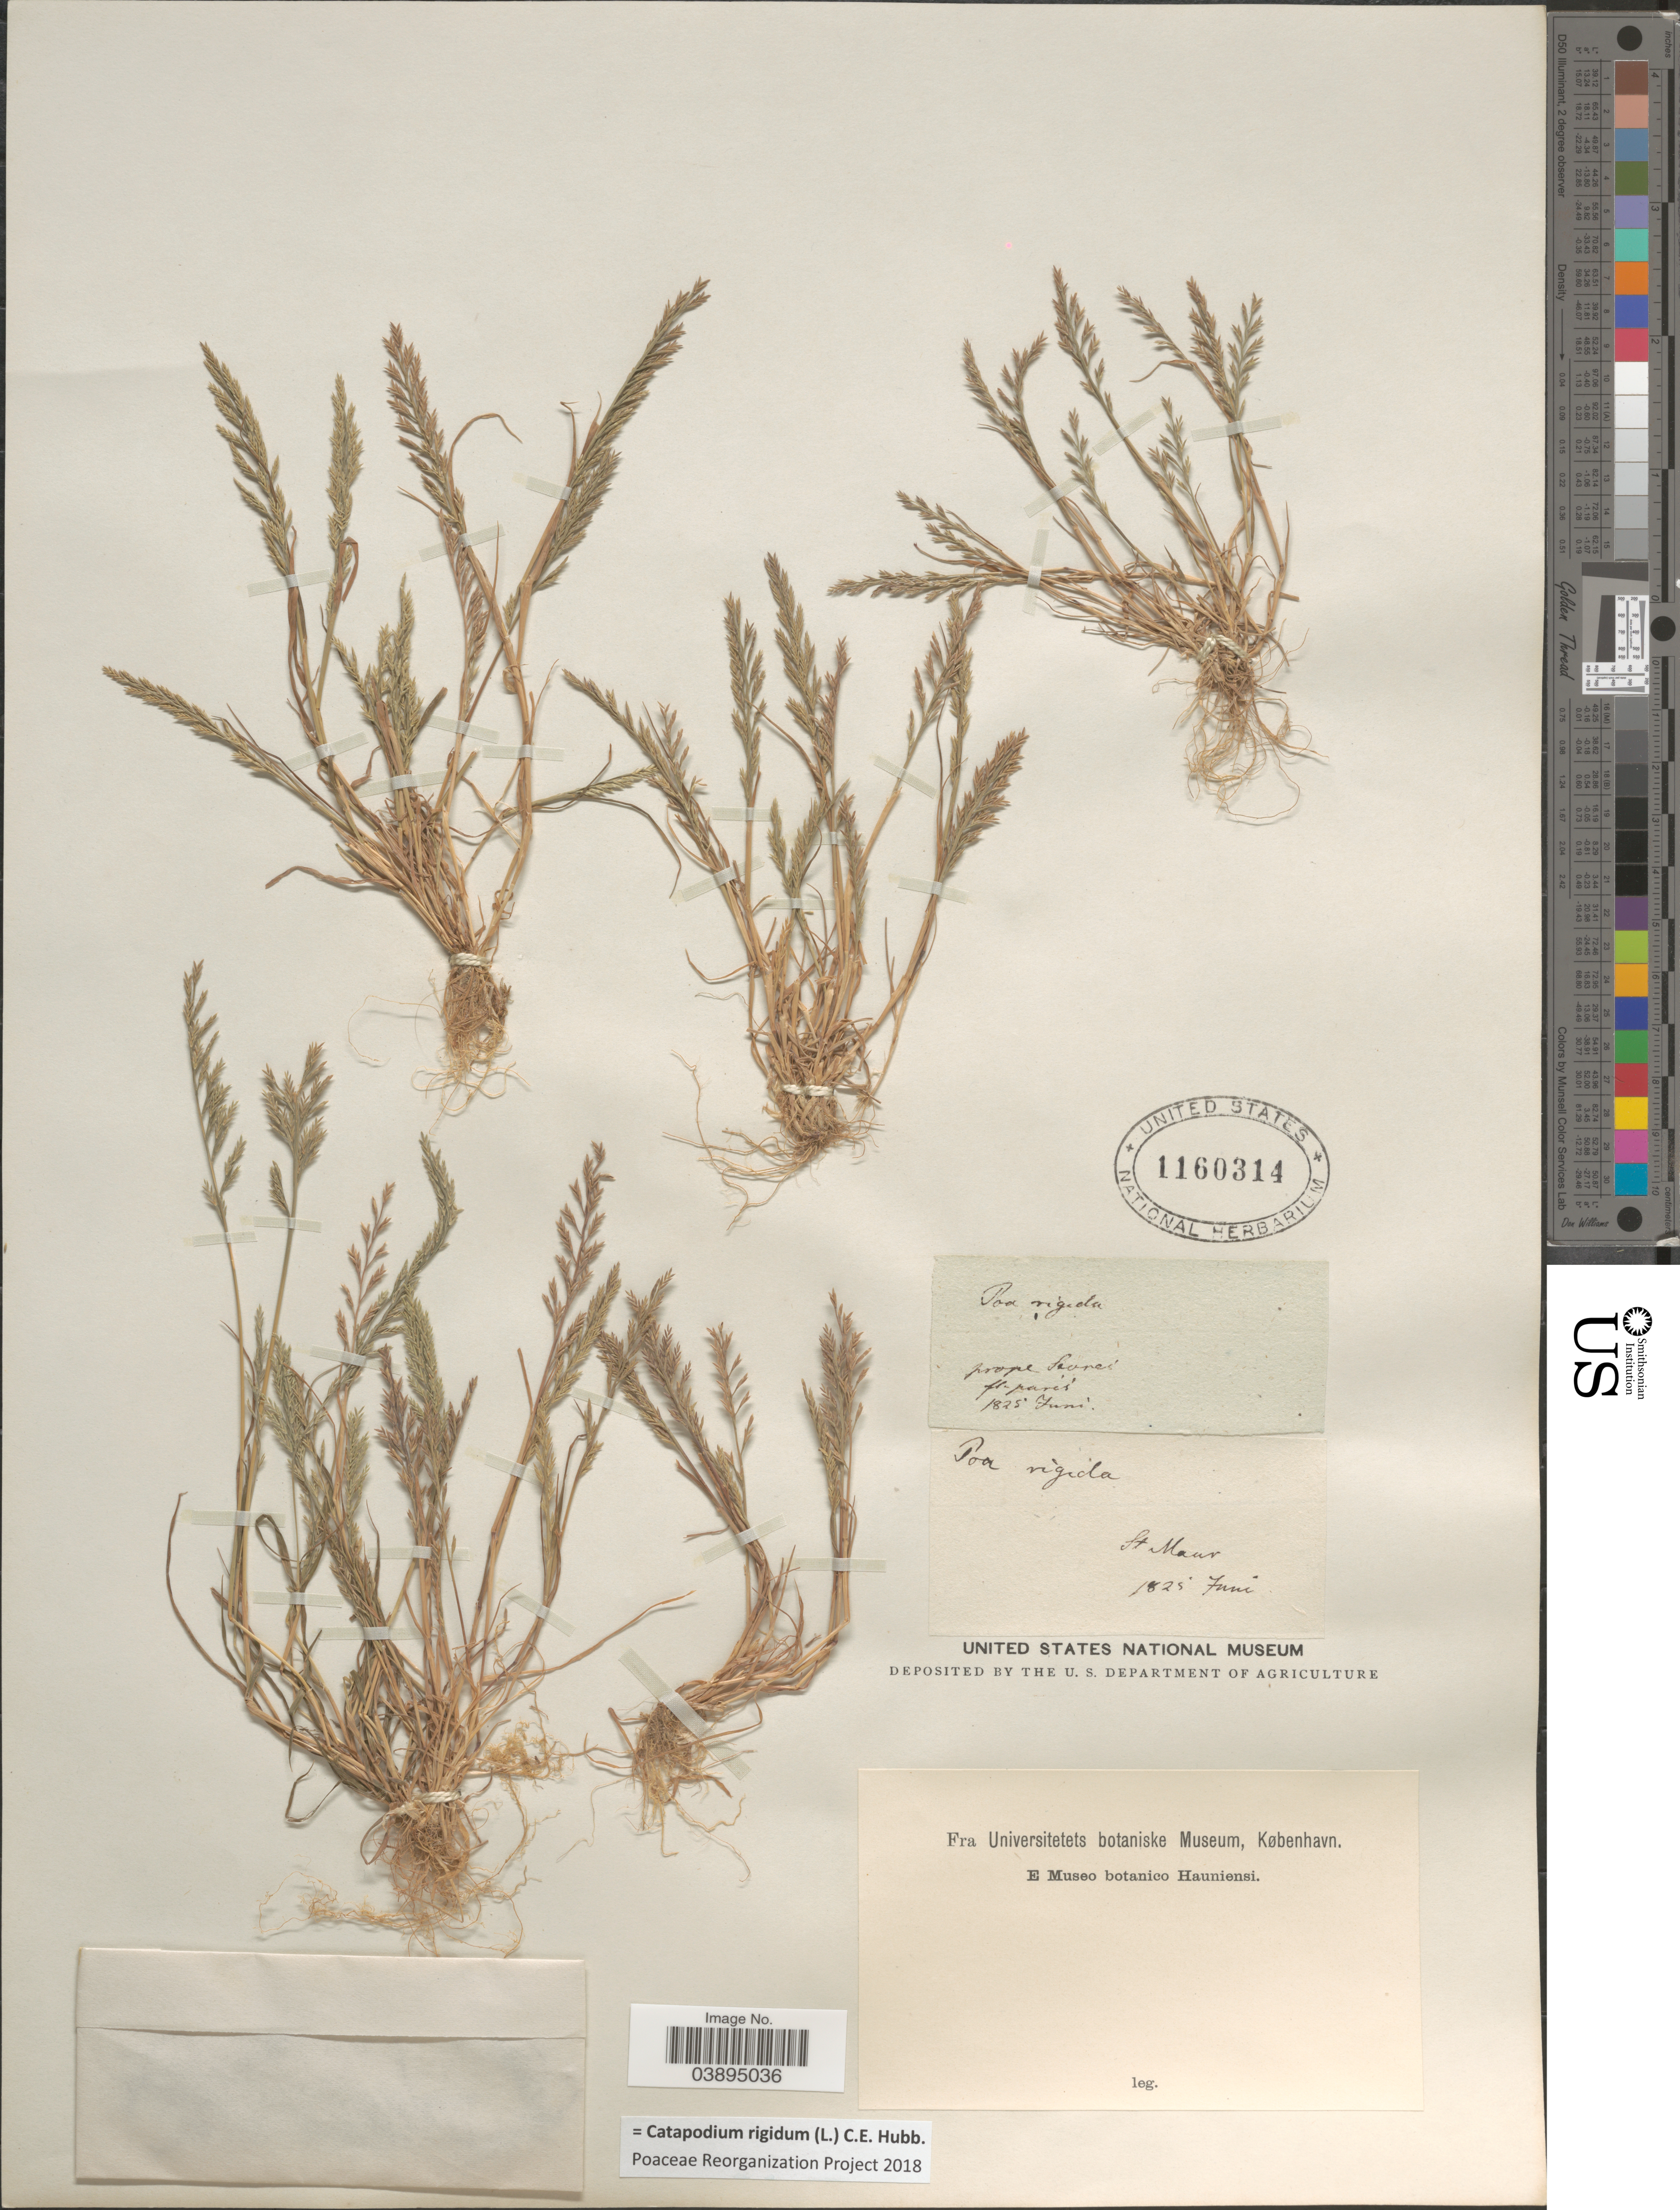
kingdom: Plantae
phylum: Tracheophyta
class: Liliopsida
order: Poales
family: Poaceae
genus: Catapodium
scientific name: Catapodium rigidum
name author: (L.) C.E. Hubb.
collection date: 1825-06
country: France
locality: Prope Sevres. St. Maur.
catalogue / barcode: US 1160314